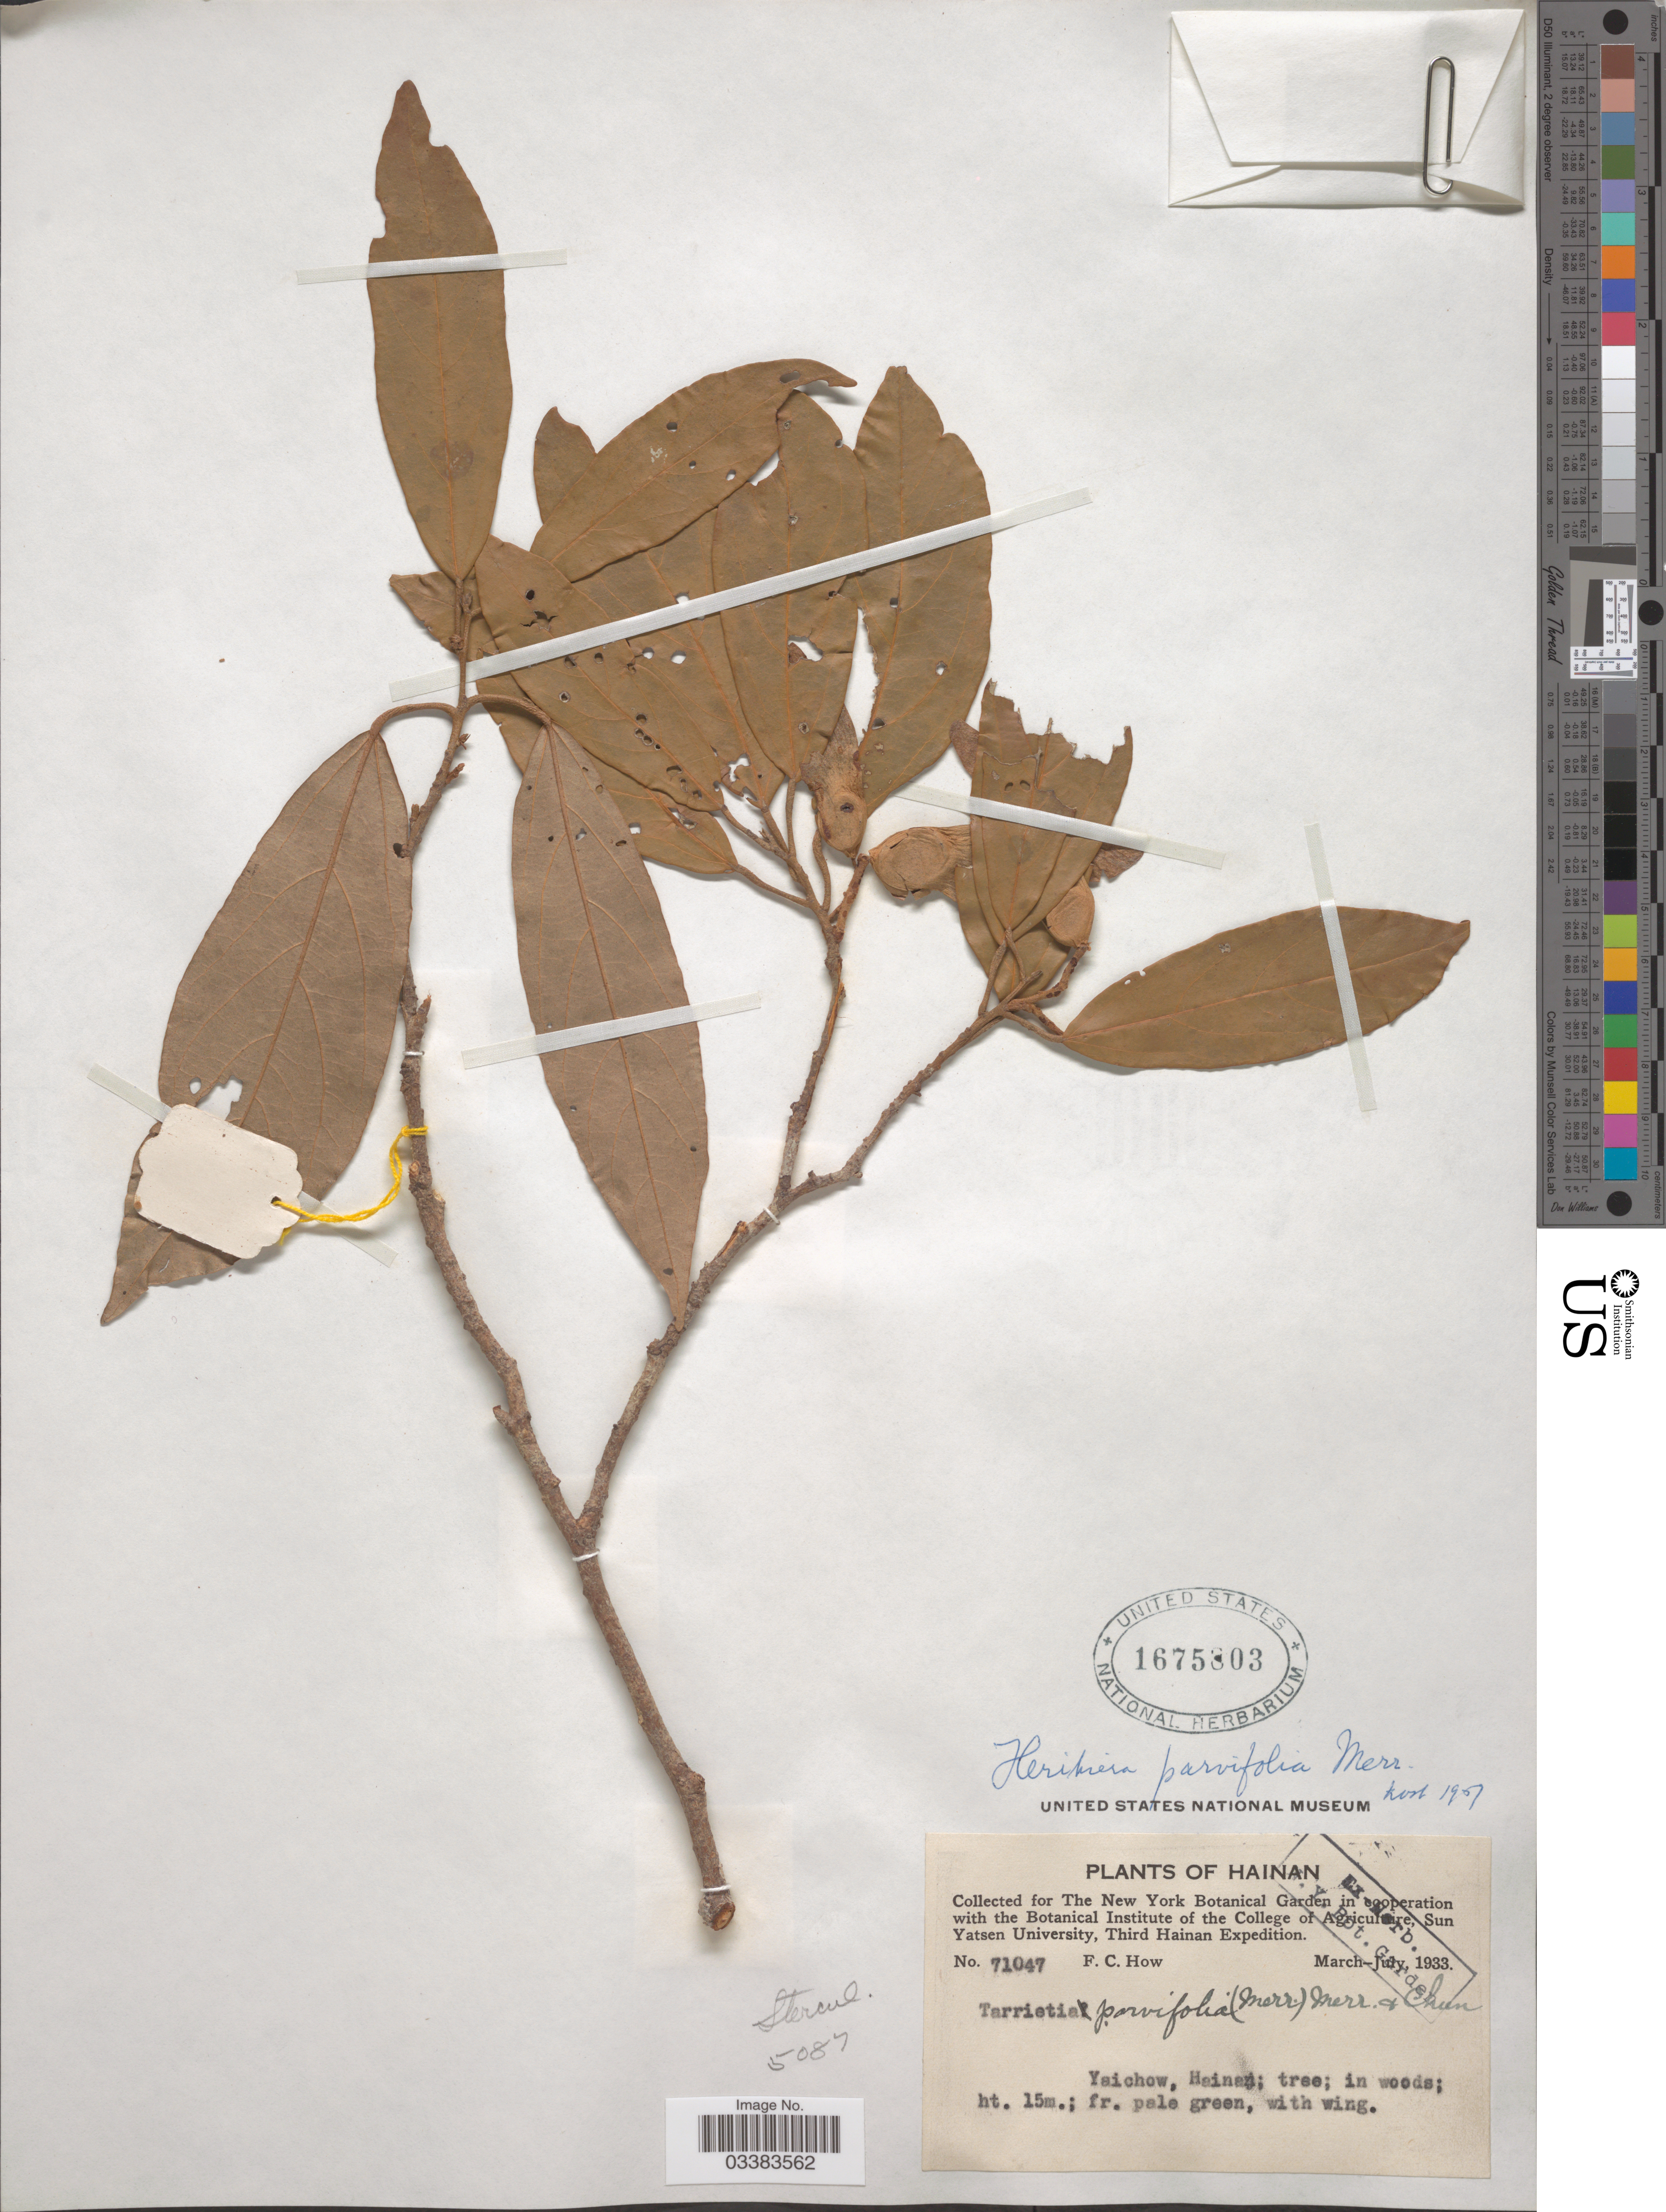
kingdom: Plantae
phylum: Tracheophyta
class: Magnoliopsida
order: Malvales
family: Malvaceae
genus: Heritiera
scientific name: Heritiera parvifolia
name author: Merr.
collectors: F. C. How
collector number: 71047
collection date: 1933-03/1933-07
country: China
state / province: Hainan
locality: Yaichow.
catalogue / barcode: US 1675803